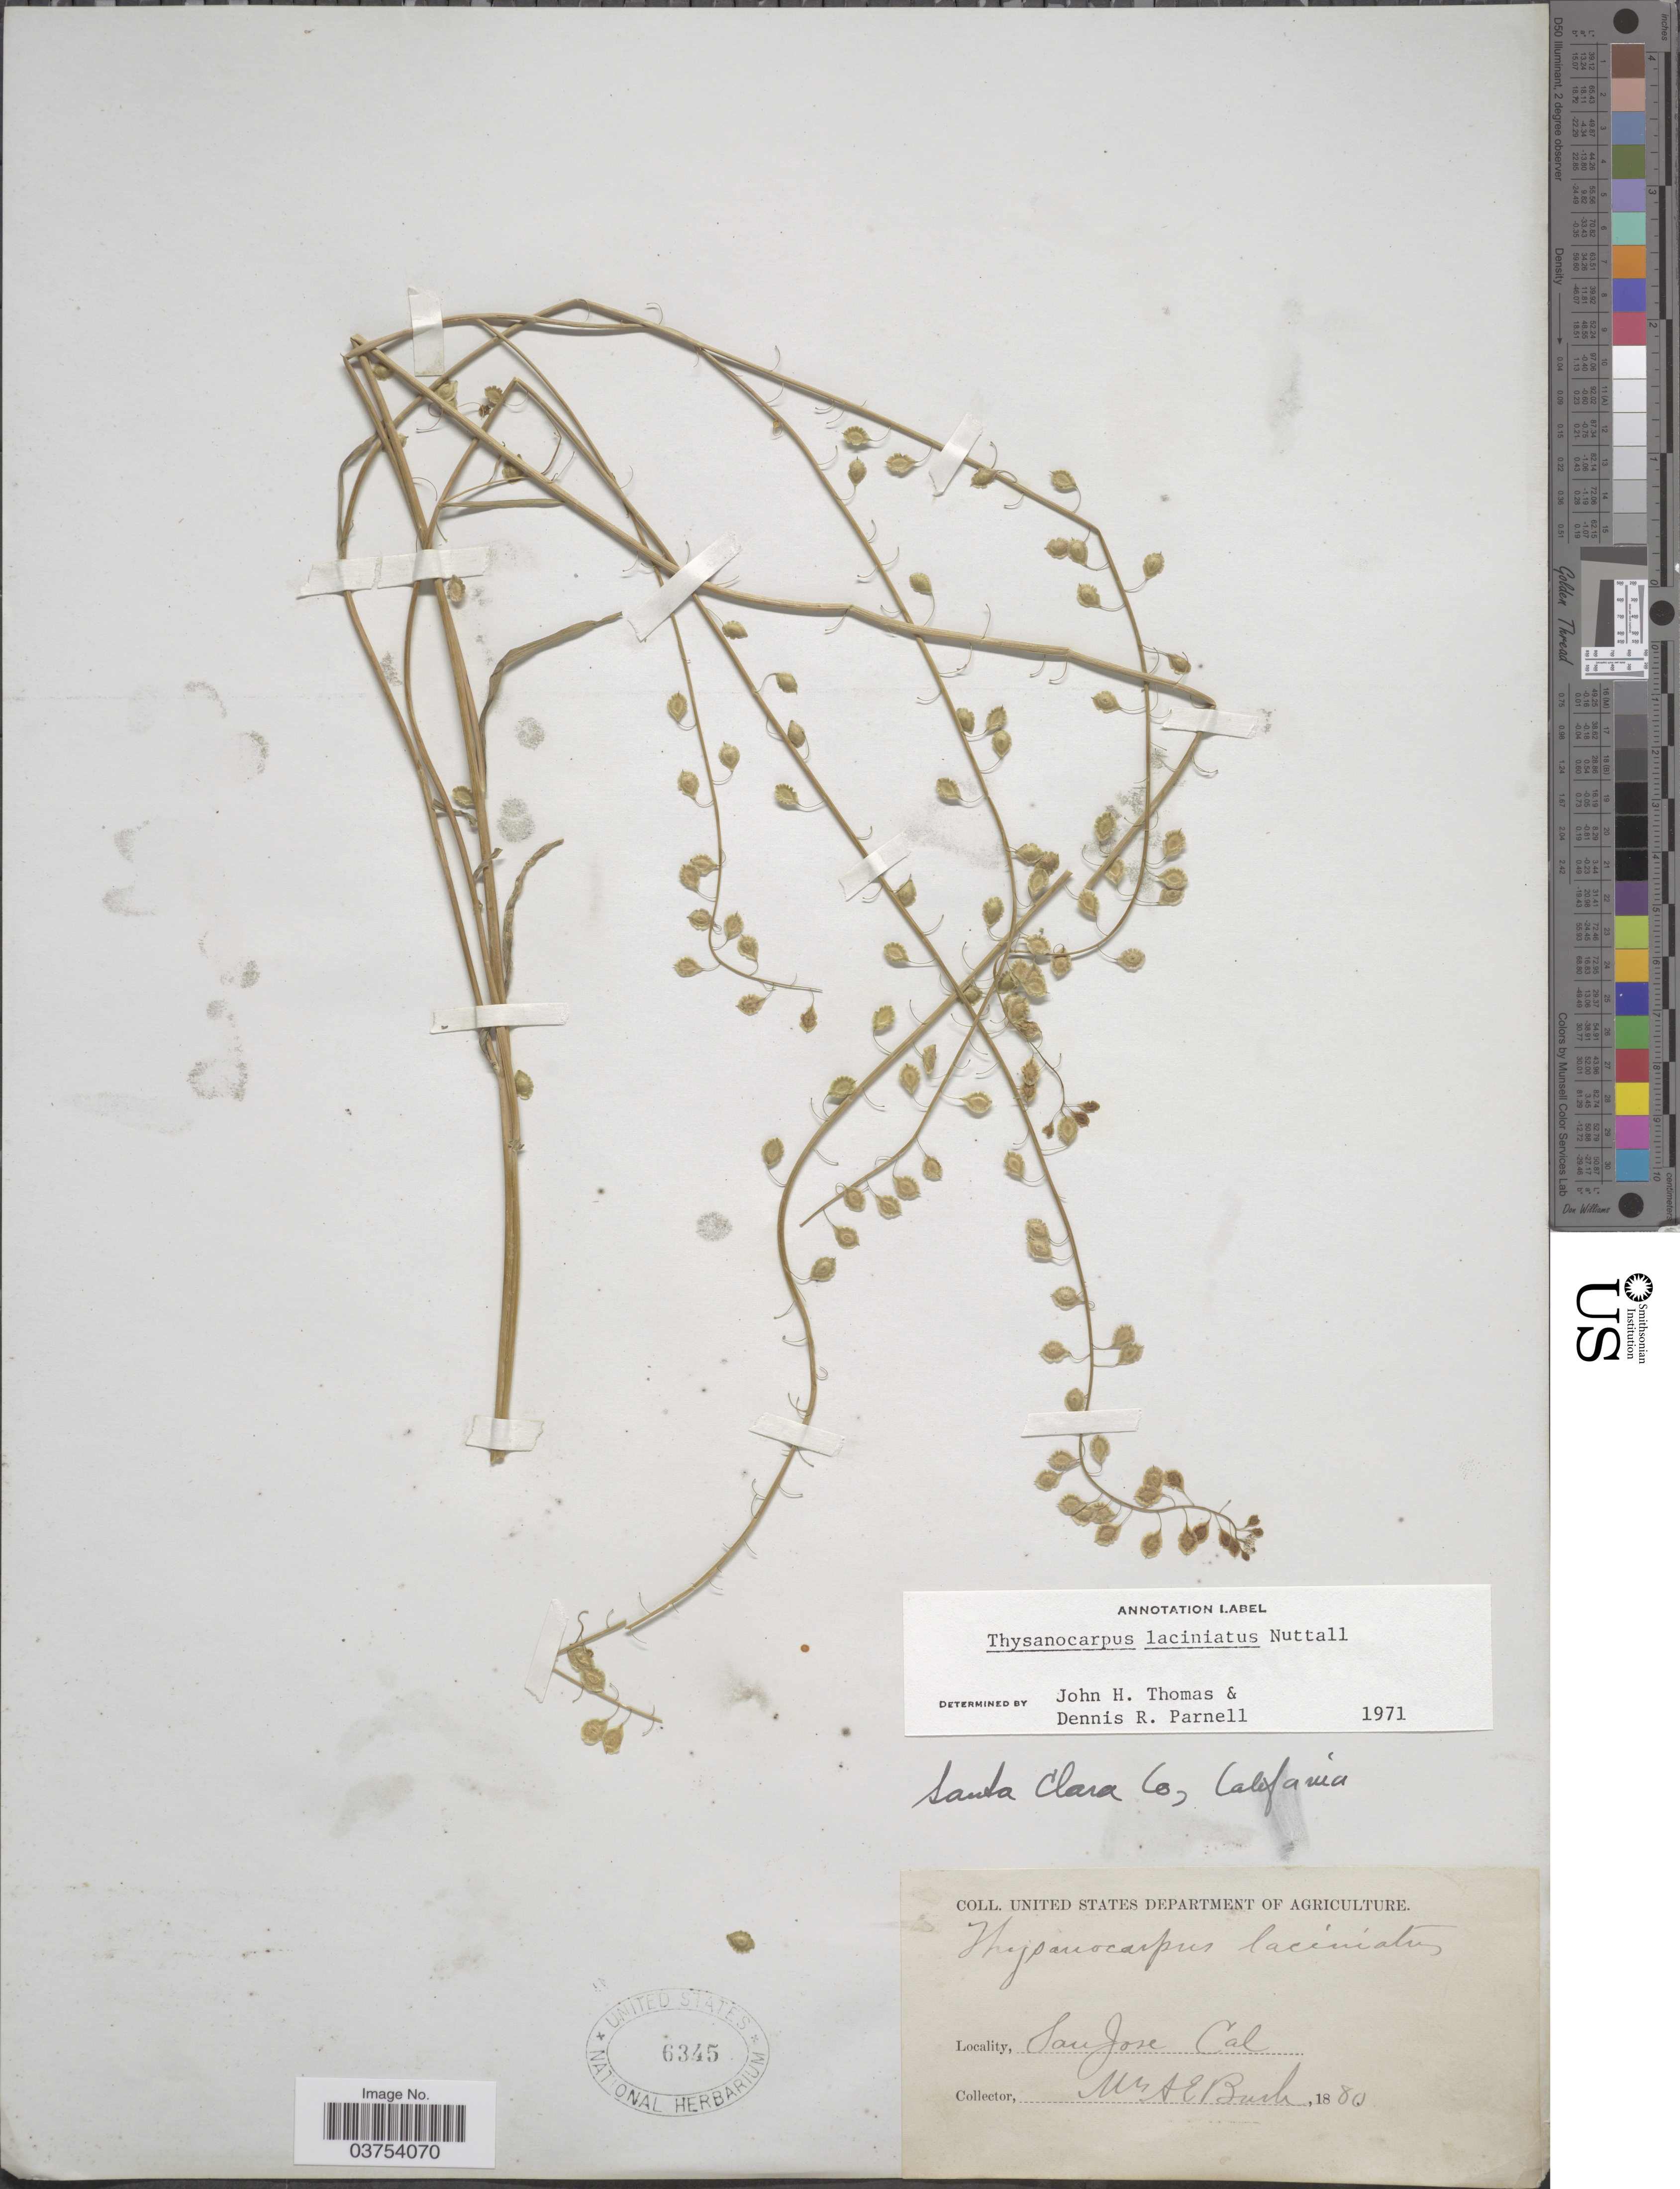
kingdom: Plantae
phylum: Tracheophyta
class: Magnoliopsida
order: Brassicales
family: Brassicaceae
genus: Thysanocarpus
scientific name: Thysanocarpus laciniatus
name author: Nutt. in Torr. & A. Gray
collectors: A. E. Bush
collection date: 1880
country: United States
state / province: California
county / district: Santa Clara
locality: Santa Clara Co. San Jose.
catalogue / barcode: US 6345